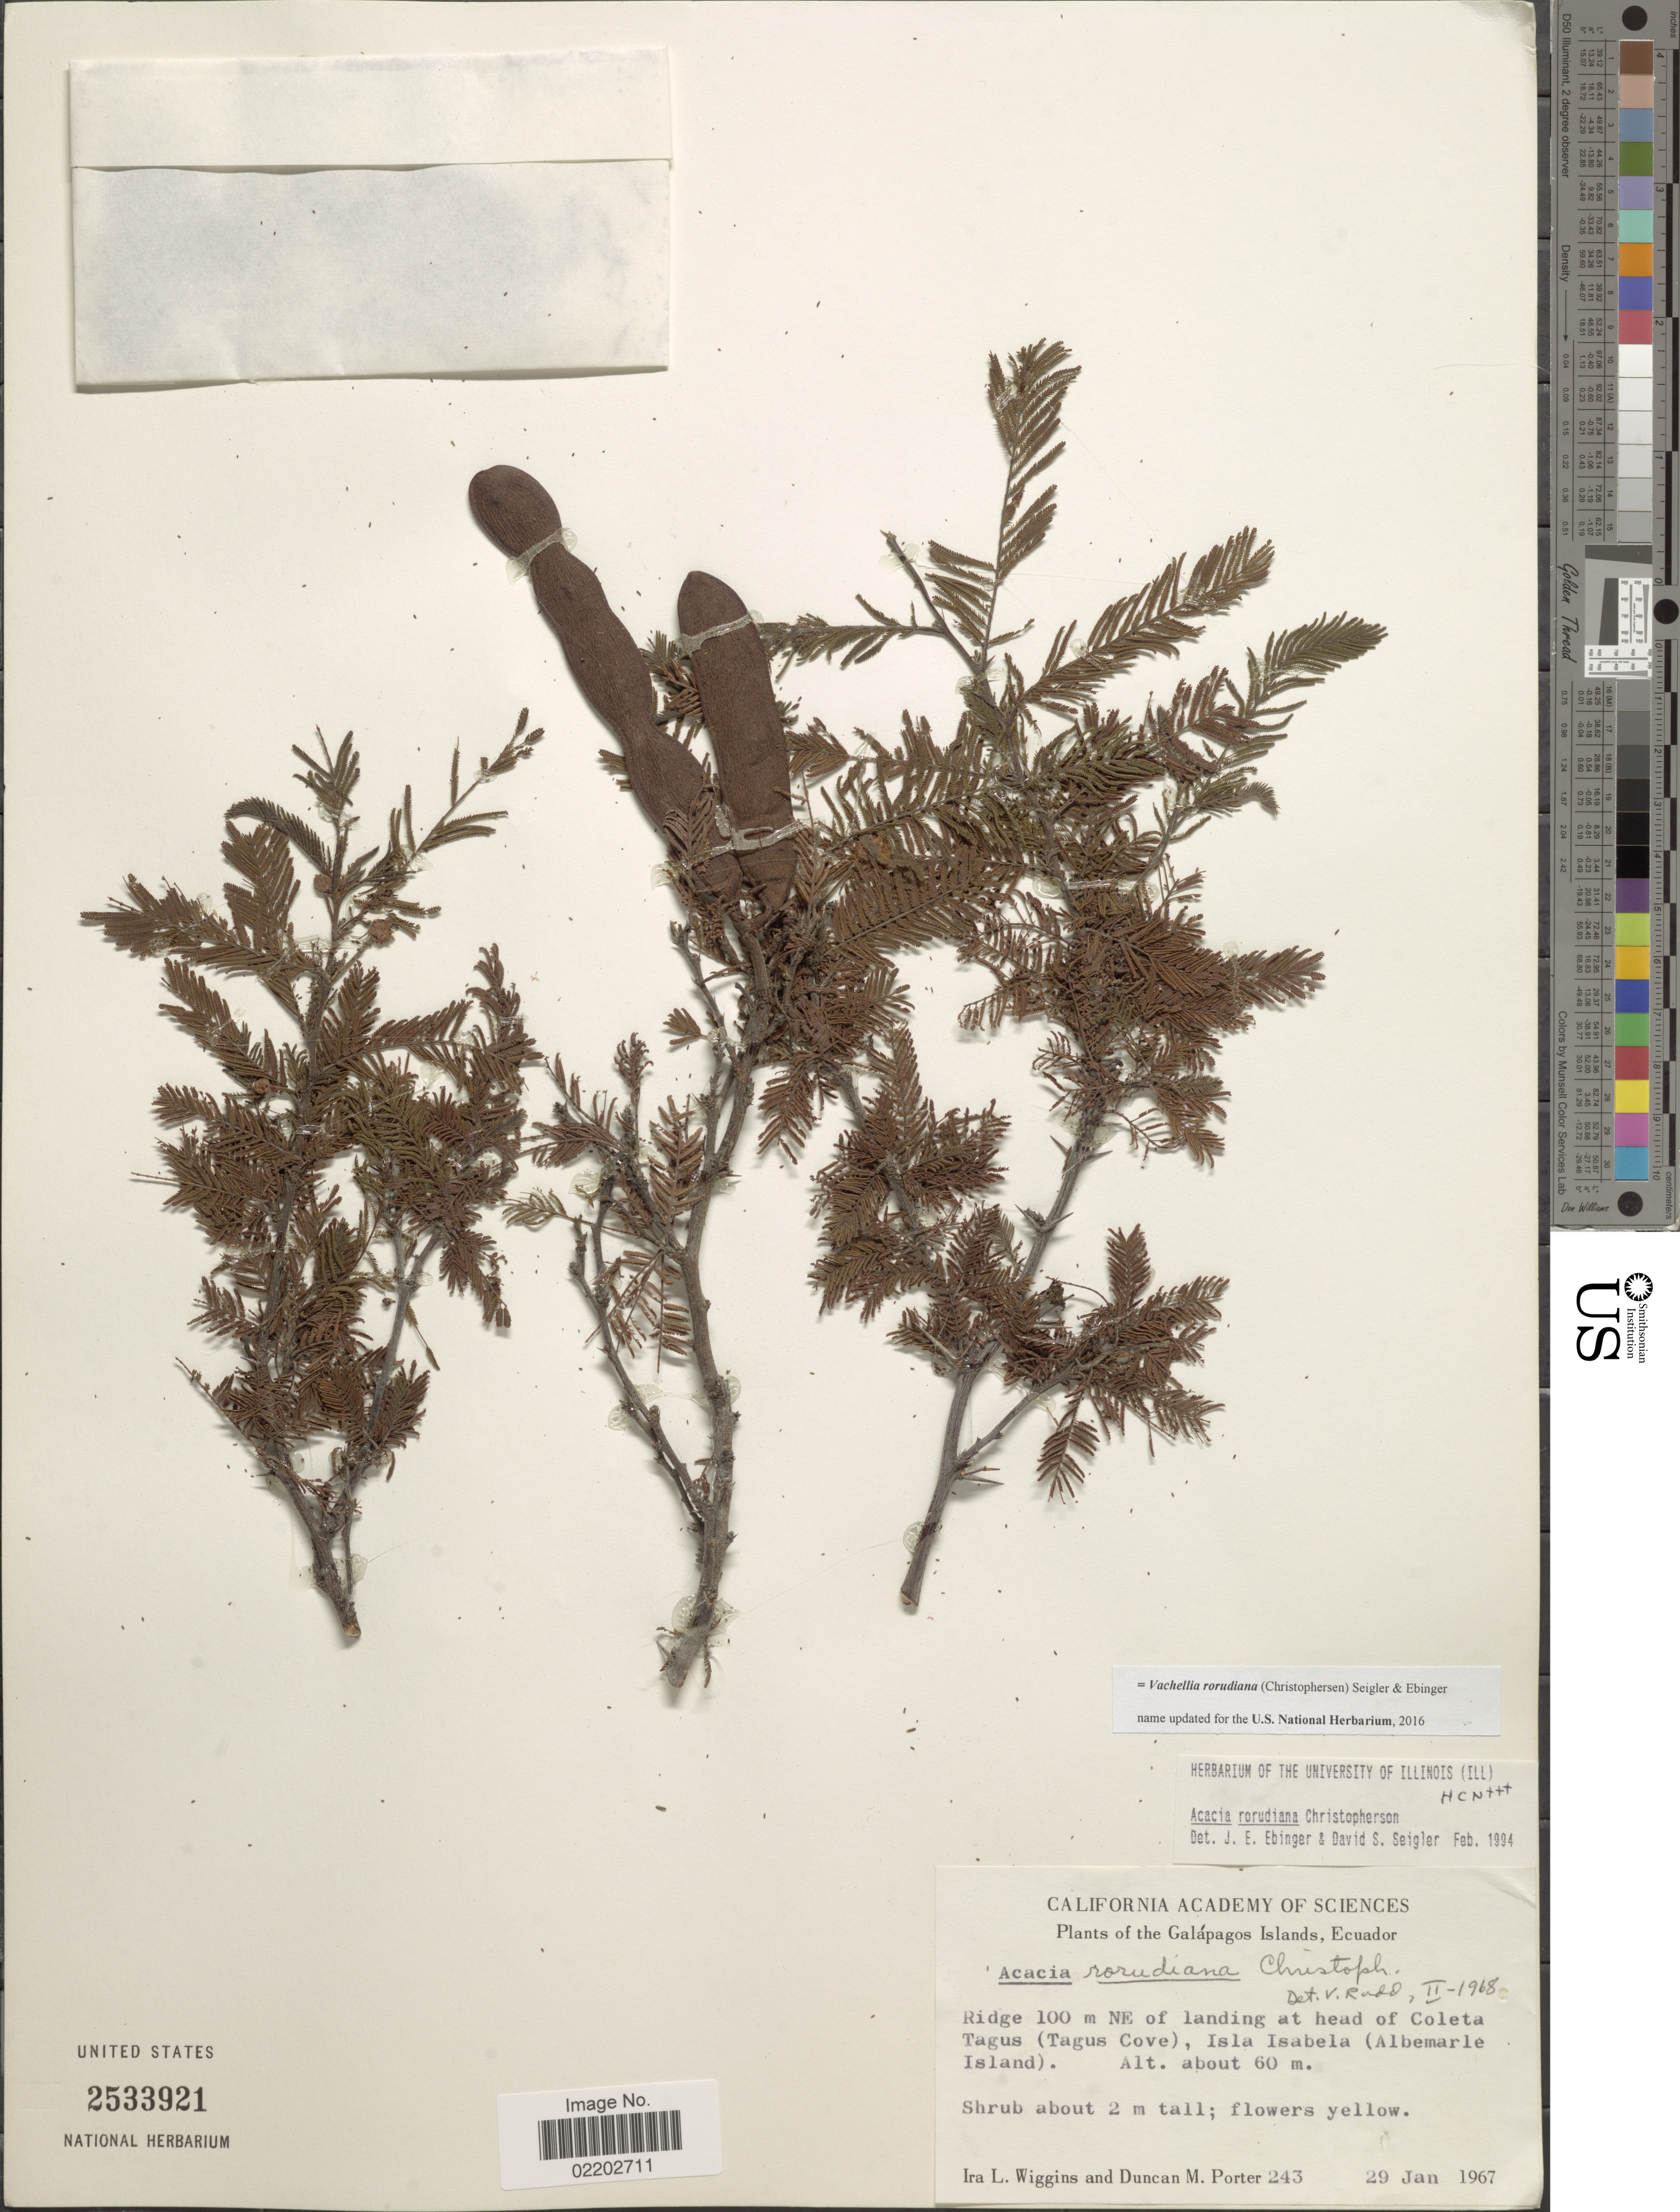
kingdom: Plantae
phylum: Tracheophyta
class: Magnoliopsida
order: Fabales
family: Fabaceae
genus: Vachellia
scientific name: Vachellia rorudiana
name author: (Christoph.) Seigler & Ebinger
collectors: I. L. Wiggins & D. Porter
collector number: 243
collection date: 1967-01-29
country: Ecuador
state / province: Colón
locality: Galápagos Islands, bottom of canyon about 100 m inland from landing at head of Coleta Tagus (Tagus Cove),. Isla Isabela (Albemarle Island)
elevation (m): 60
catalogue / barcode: US 2533921